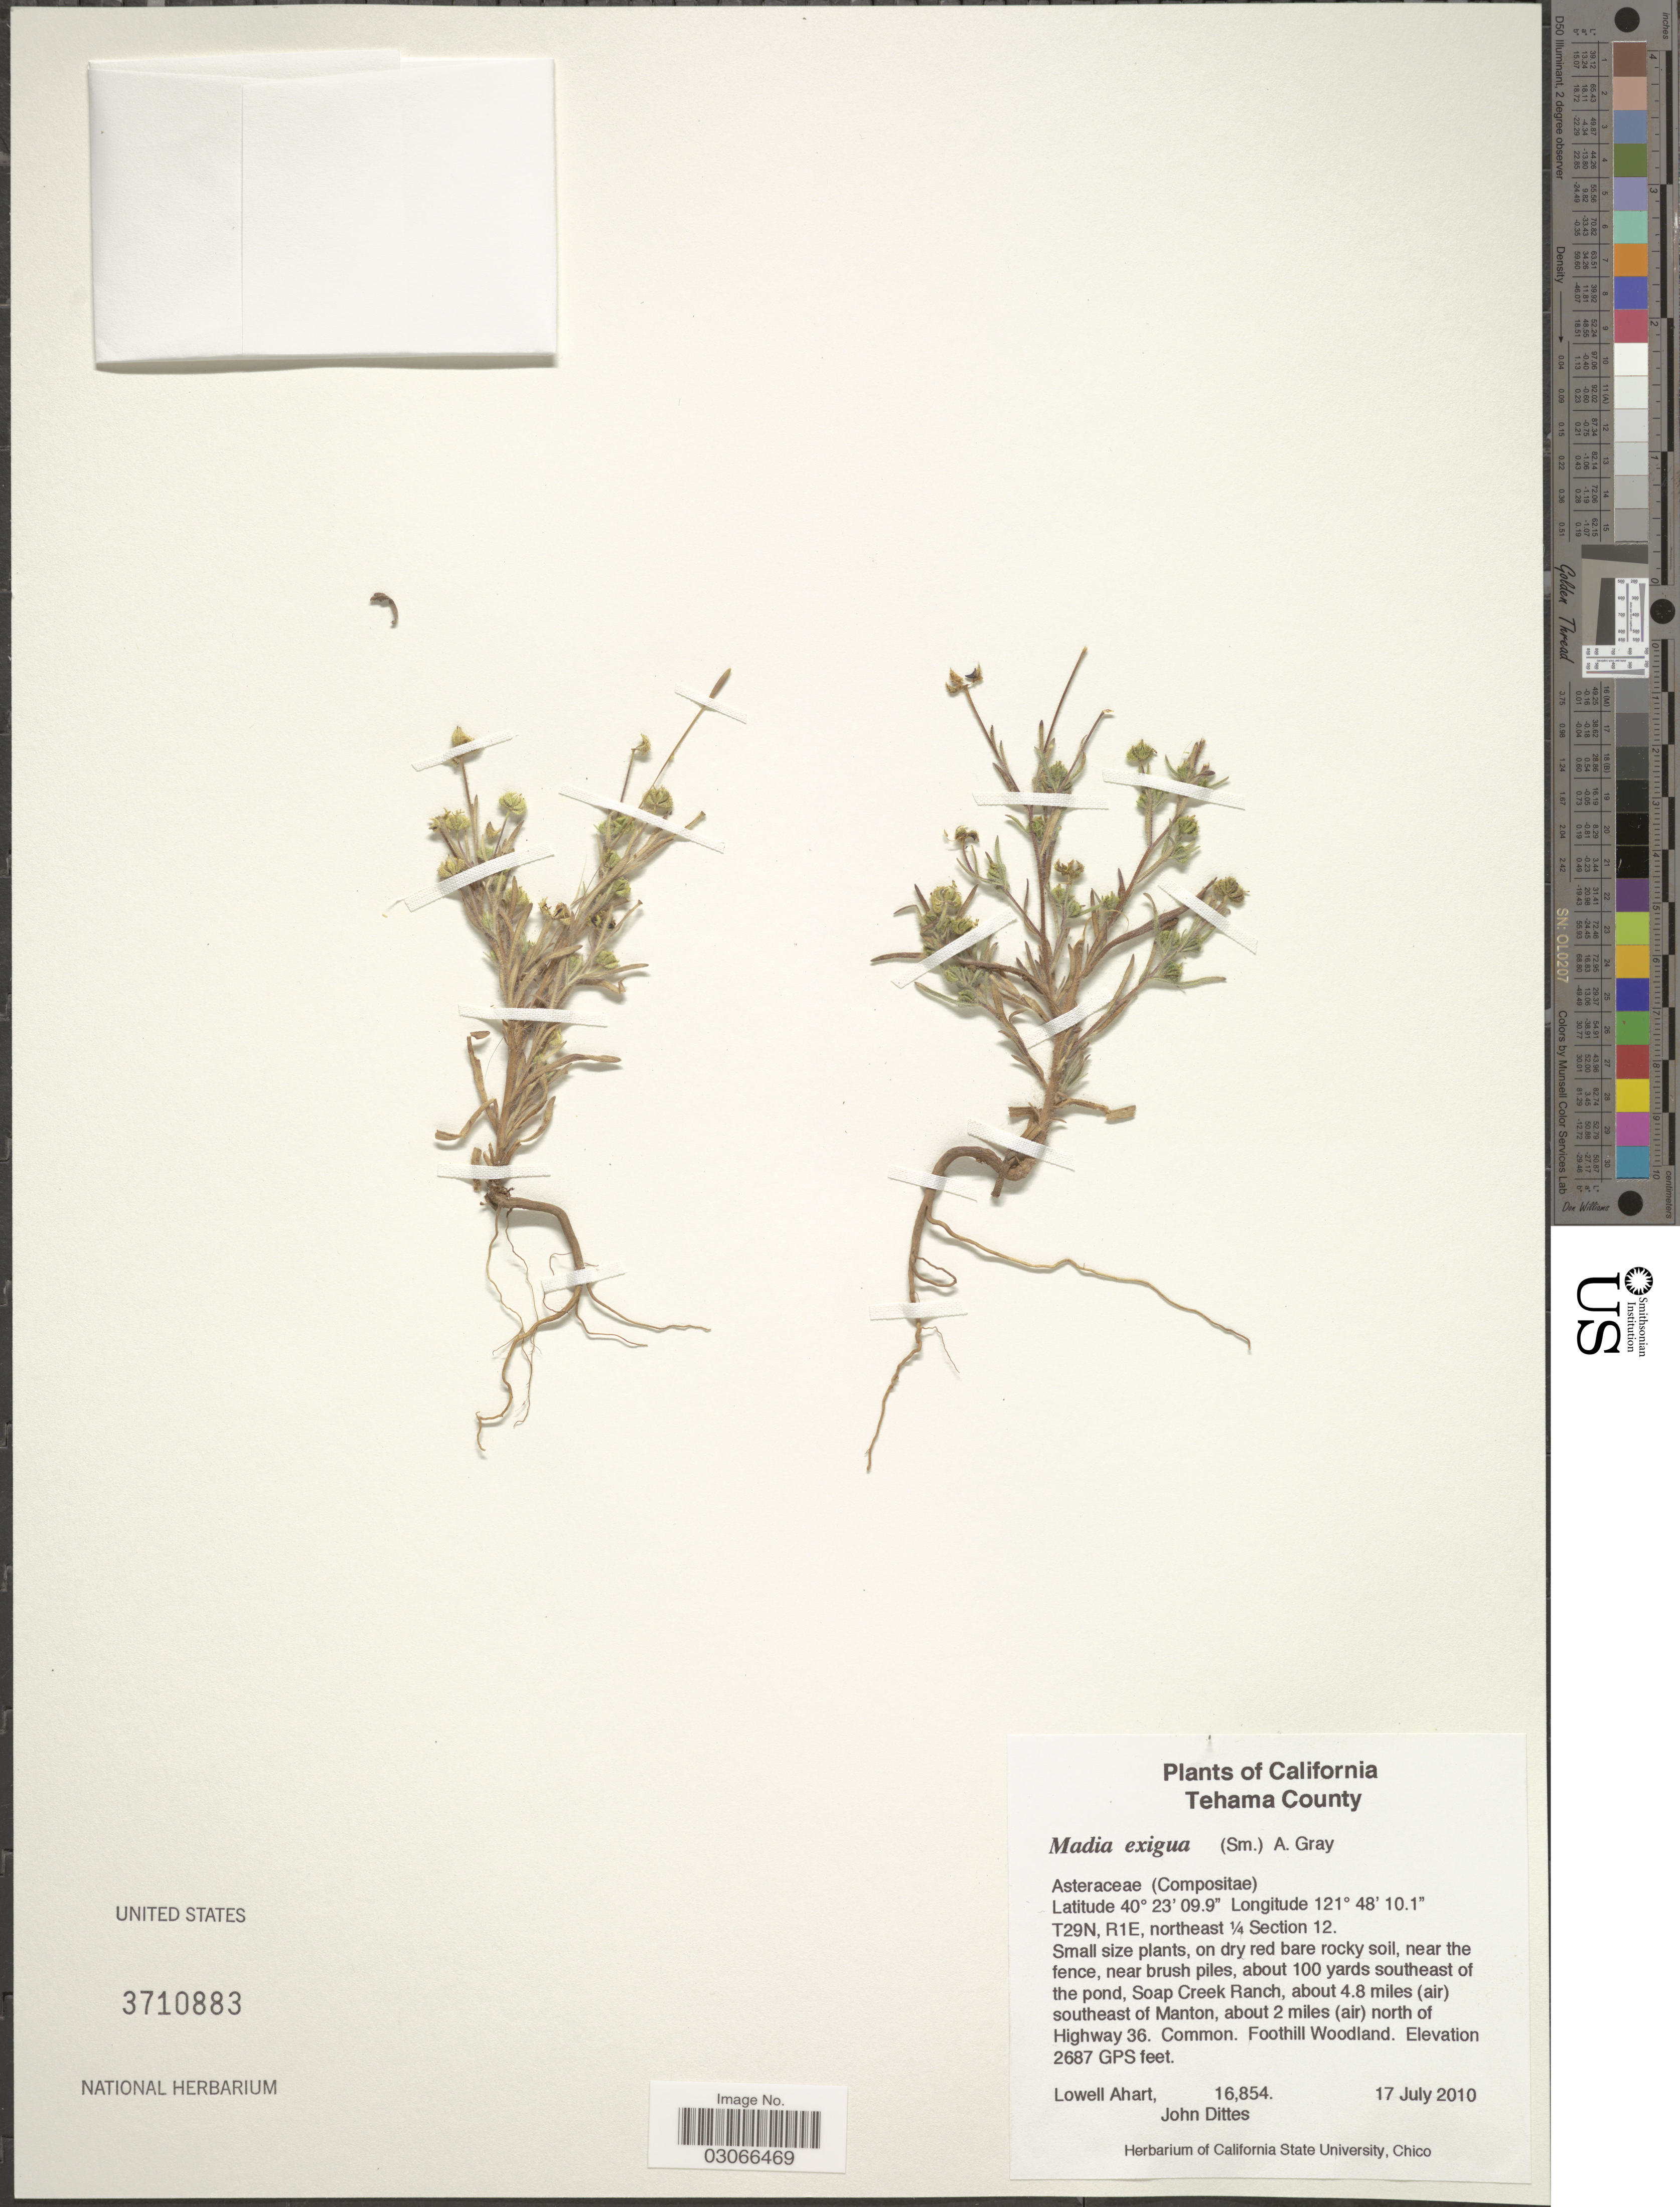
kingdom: Plantae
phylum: Tracheophyta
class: Magnoliopsida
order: Asterales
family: Asteraceae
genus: Madia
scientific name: Madia exigua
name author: (Sm.) A. Gray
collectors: L. Ahart & J. Dittes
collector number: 16854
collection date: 2010-07-17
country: United States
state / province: California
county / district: Tehama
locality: Tehama County. T29N, R1E, northeast ¼ Section 12, about 100 yards southeast of the pond, Soap Creek Ranch, about 4.8 miles (air) southeast of Manton, about 2 miles (air) north of Highway 36.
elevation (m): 819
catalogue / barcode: US 3710883